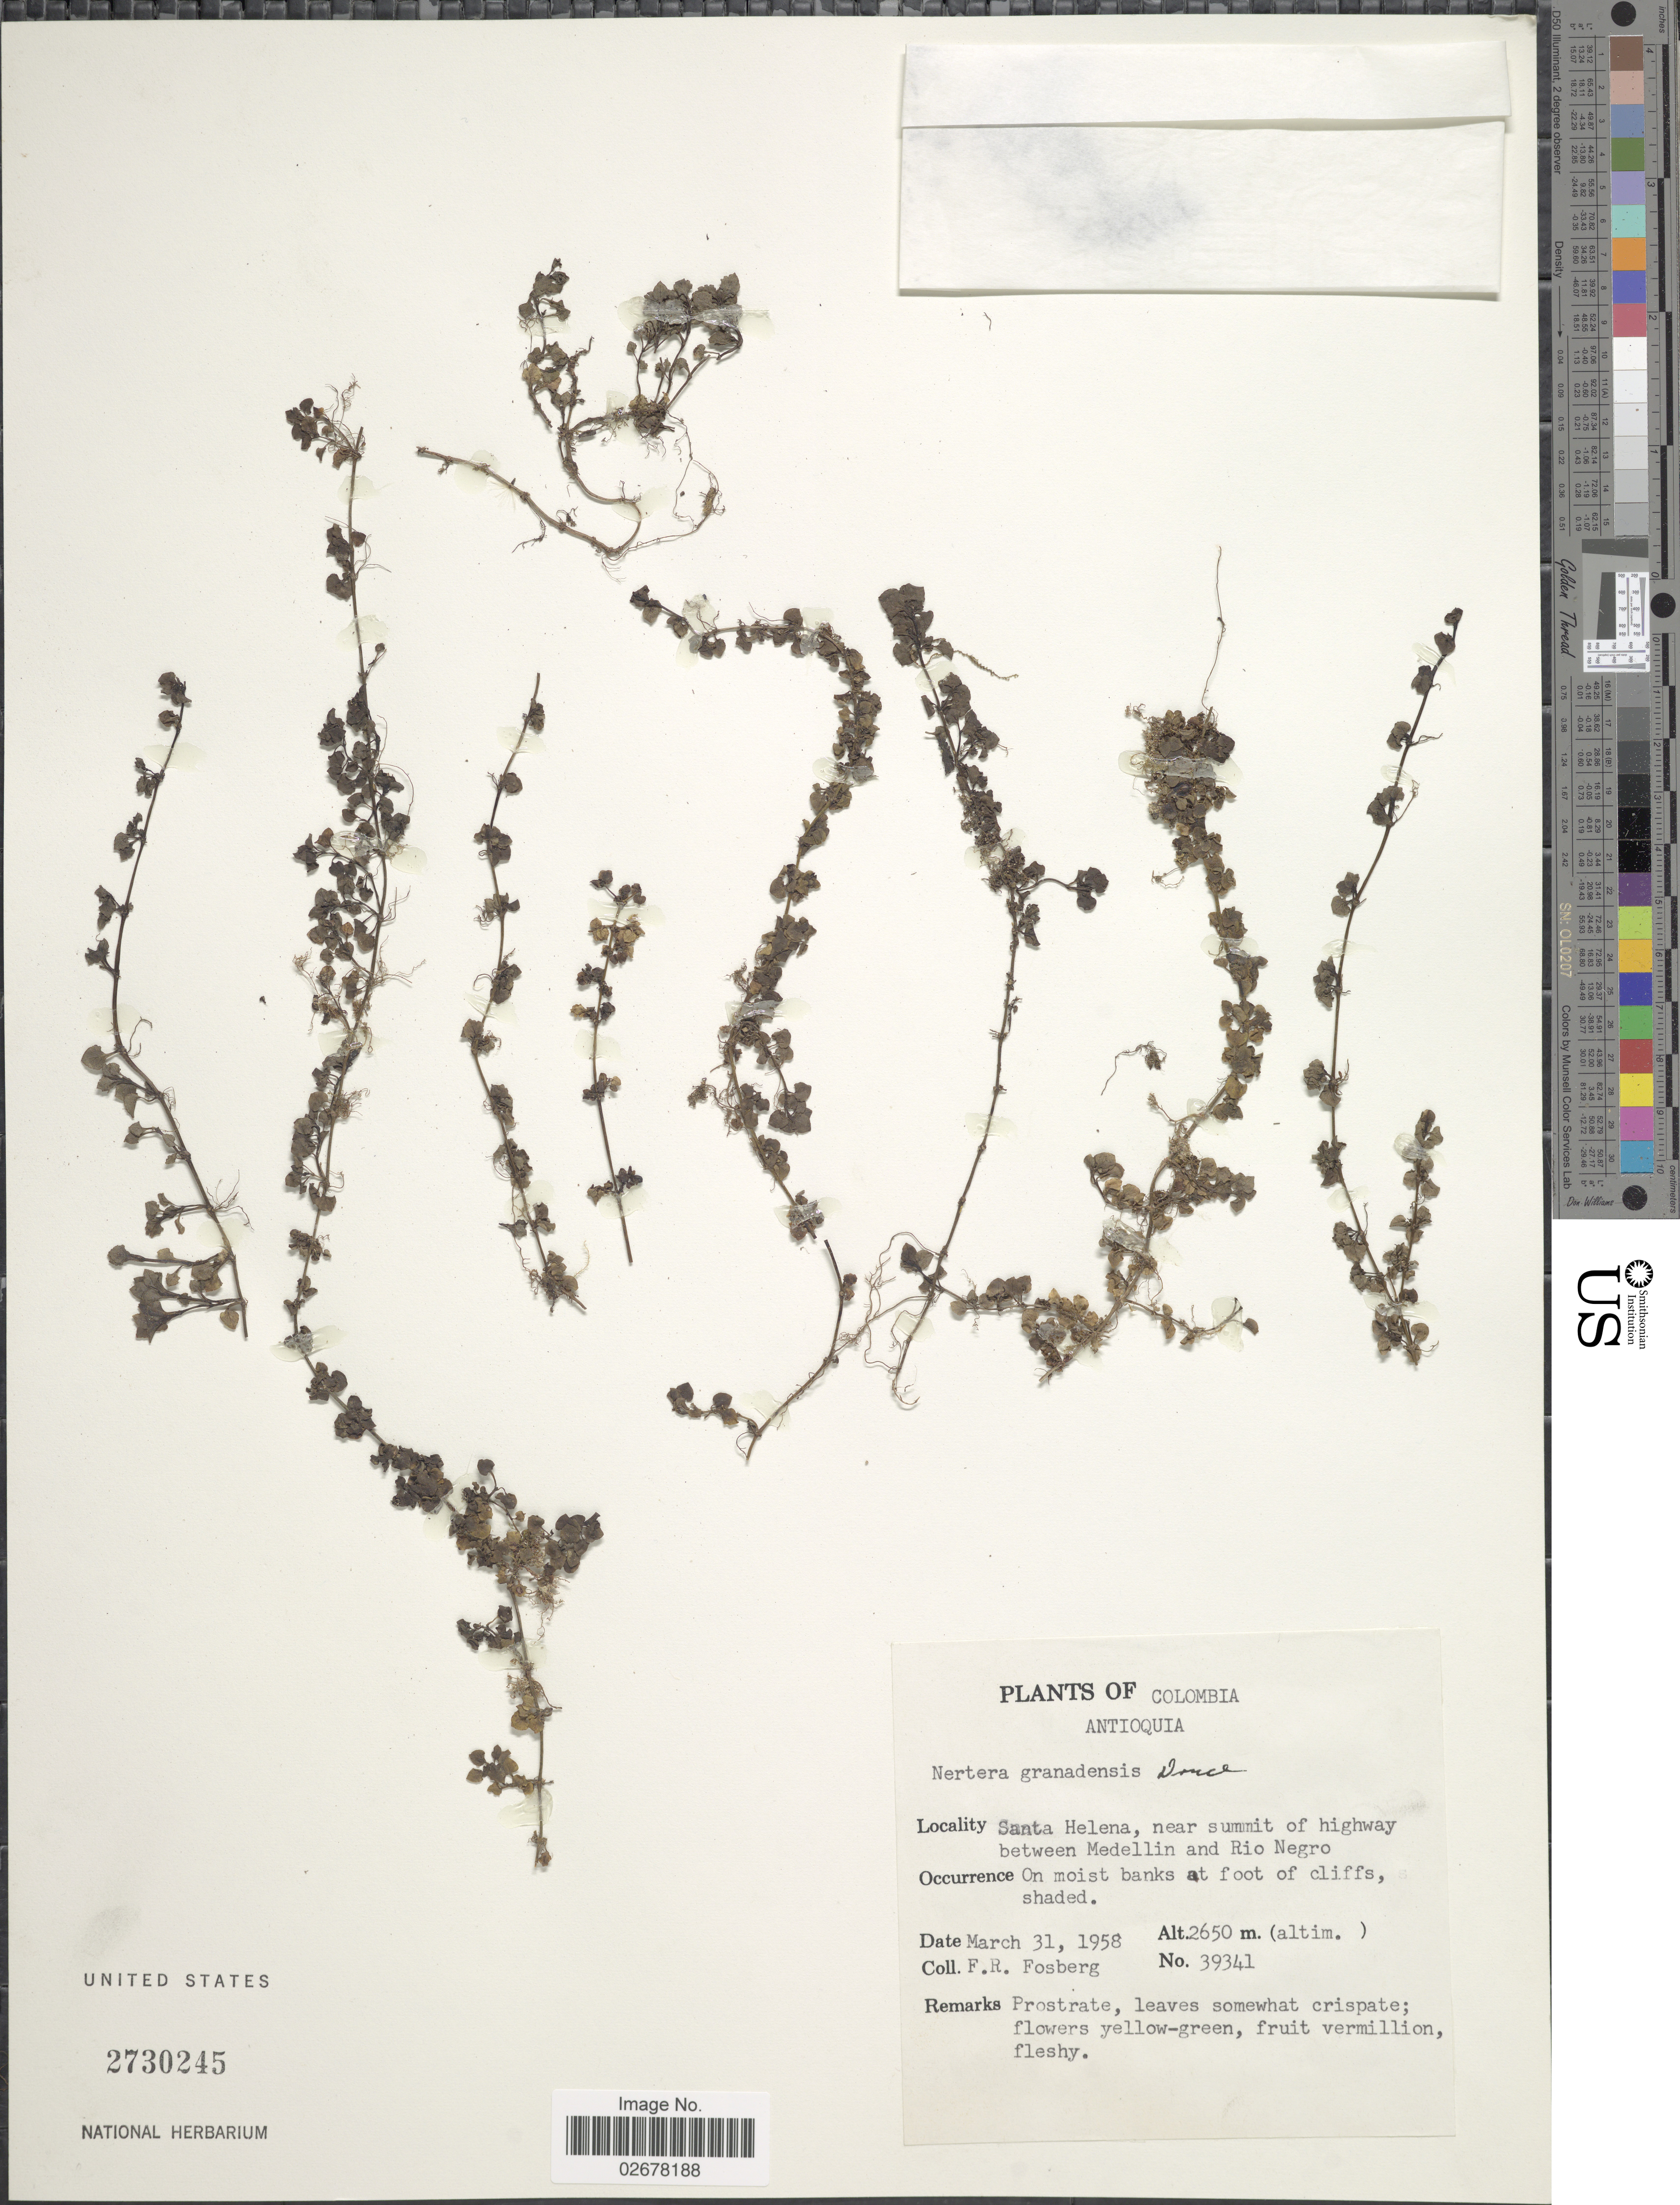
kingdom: Plantae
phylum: Tracheophyta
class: Magnoliopsida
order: Gentianales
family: Rubiaceae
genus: Nertera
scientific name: Nertera depressa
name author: Banks & Sol. ex Gaertn.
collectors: F. R. Fosberg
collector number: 39341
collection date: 1958-03-31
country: Colombia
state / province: Antioquia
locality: Santa Helena, near summit of highway between Medellin and Rio Negro, on moist banks at foot of cliffs.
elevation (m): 2650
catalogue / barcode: US 2730245